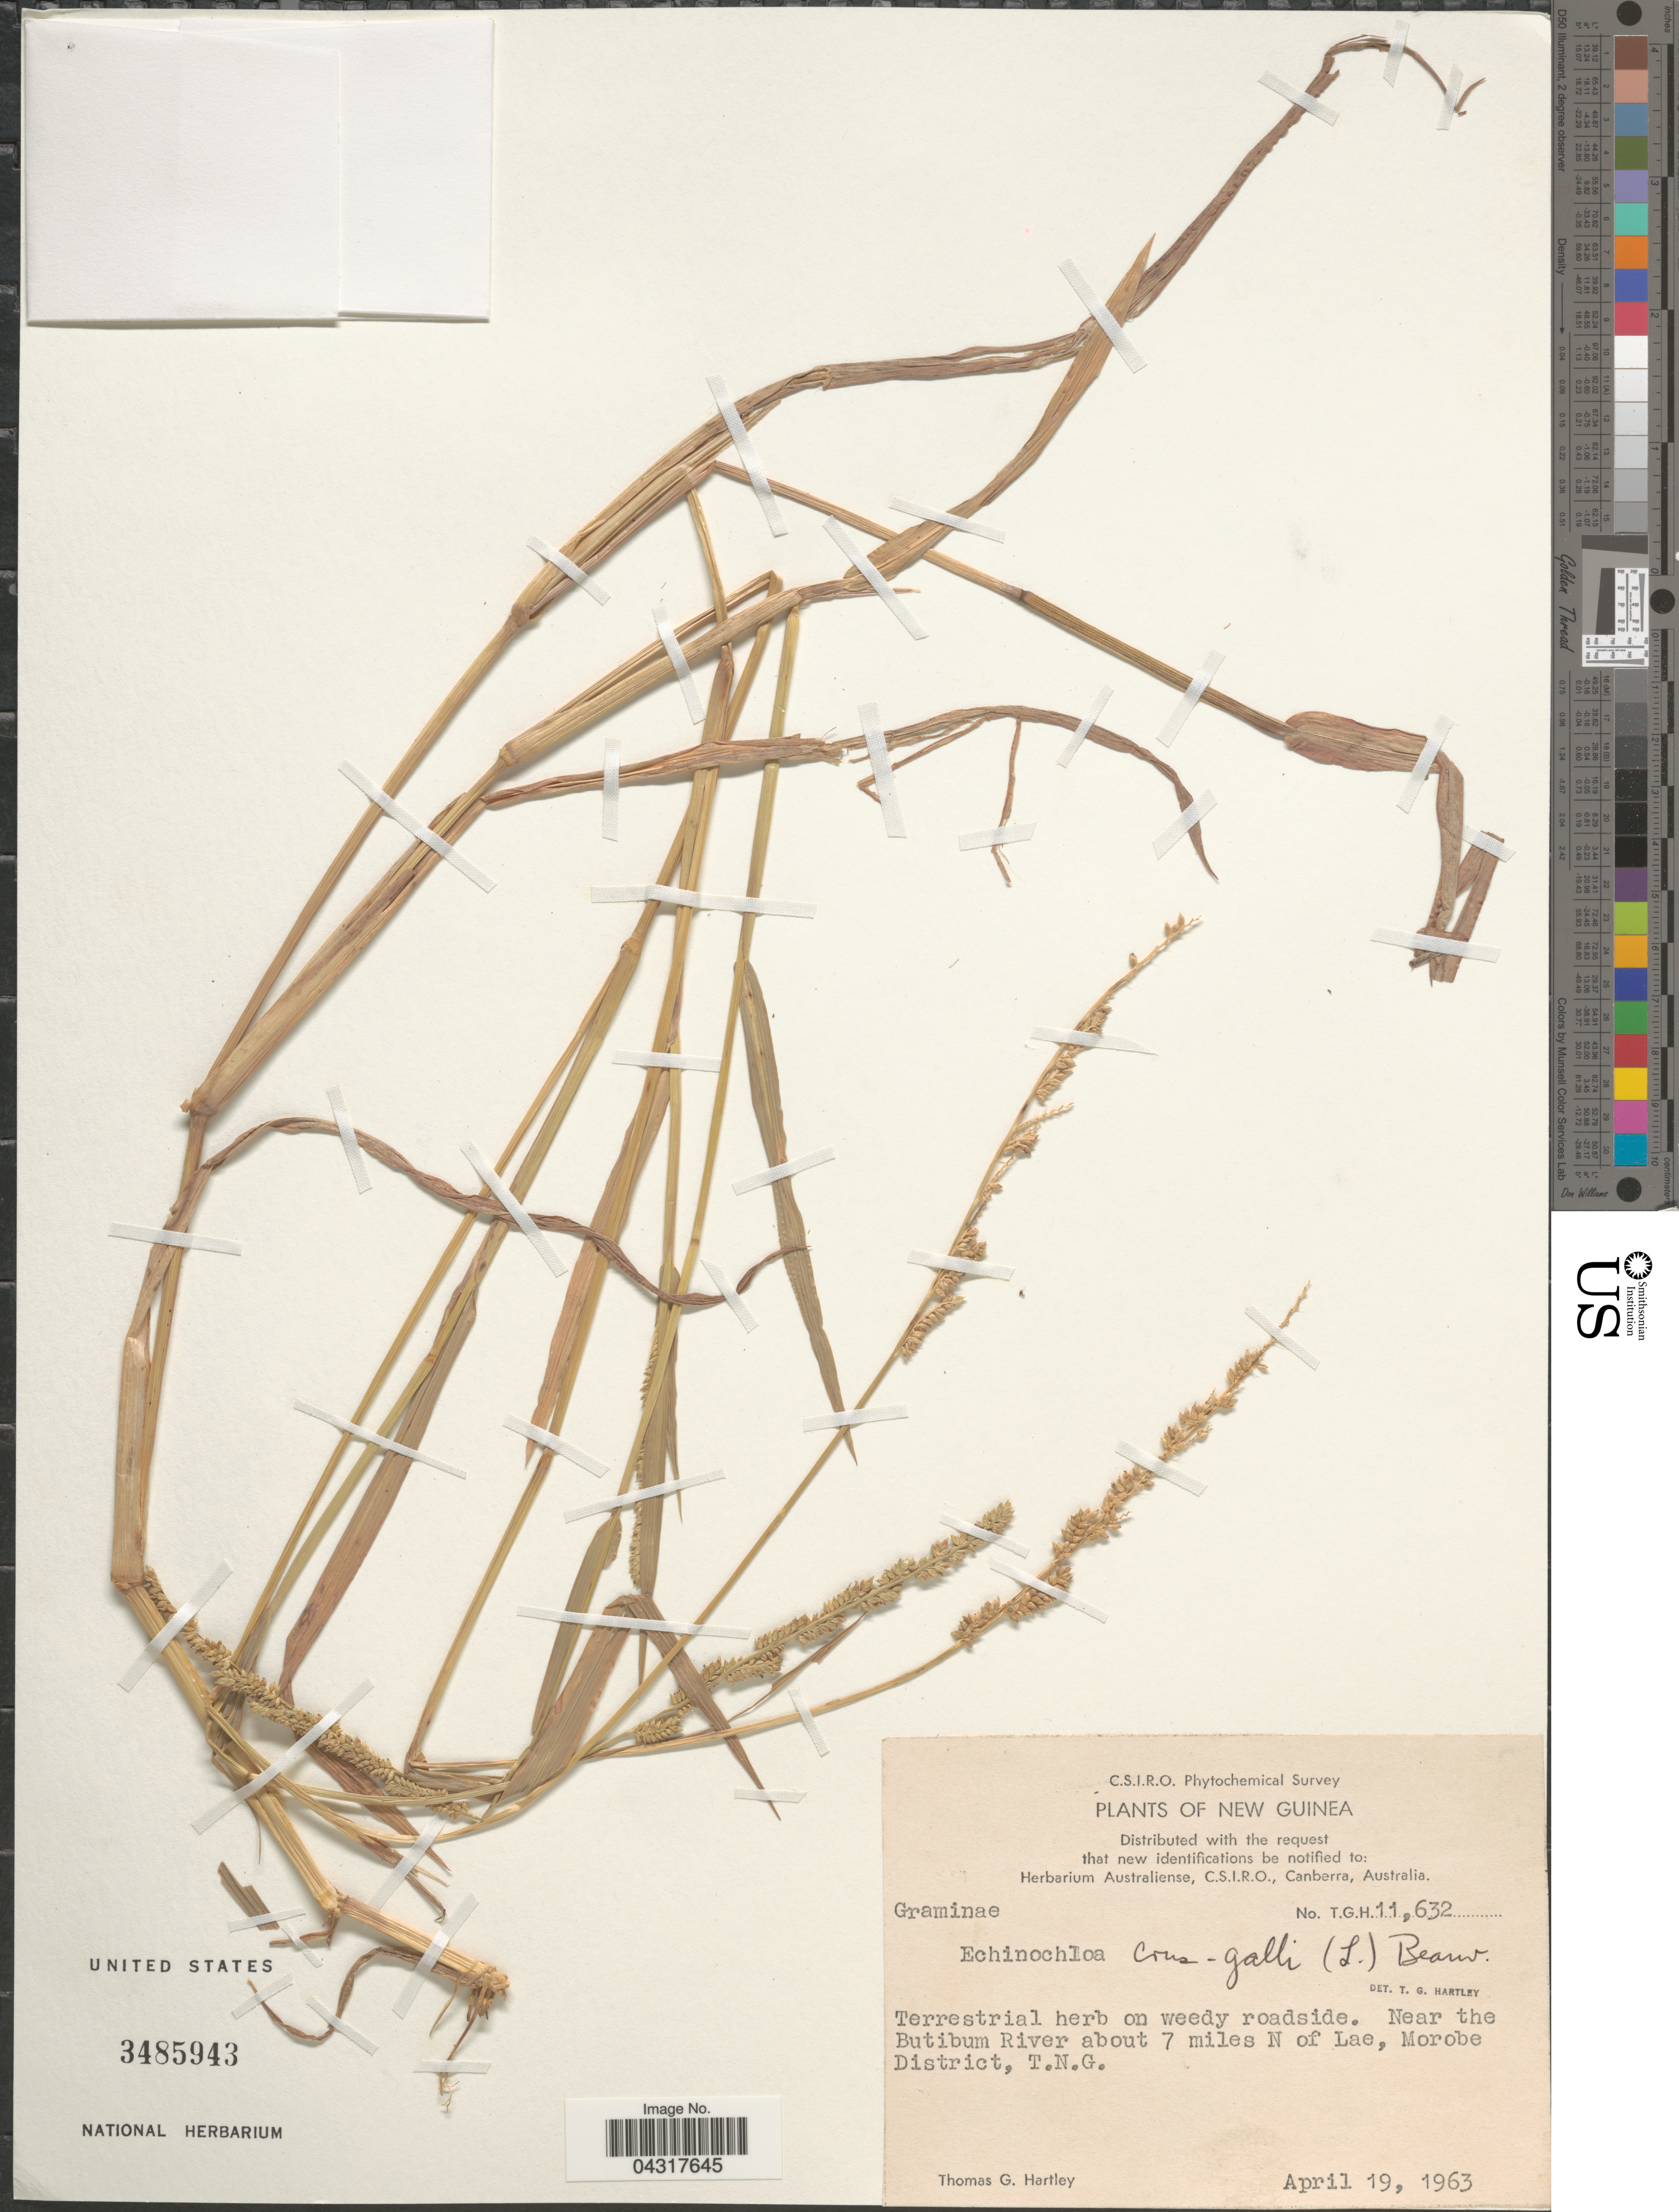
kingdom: Plantae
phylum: Tracheophyta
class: Liliopsida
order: Poales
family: Poaceae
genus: Echinochloa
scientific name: Echinochloa crus-galli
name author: (L.) P. Beauv.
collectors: T. G. Hartley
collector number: TGH11632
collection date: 1963-04-19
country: Papua New Guinea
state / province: Morobe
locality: C.S.I.R.O. Phytochemical Survey. New Guinea. Near the Butibum River about 7 miles N of Lae, Morobe District, T.N.G.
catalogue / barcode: US 3485943